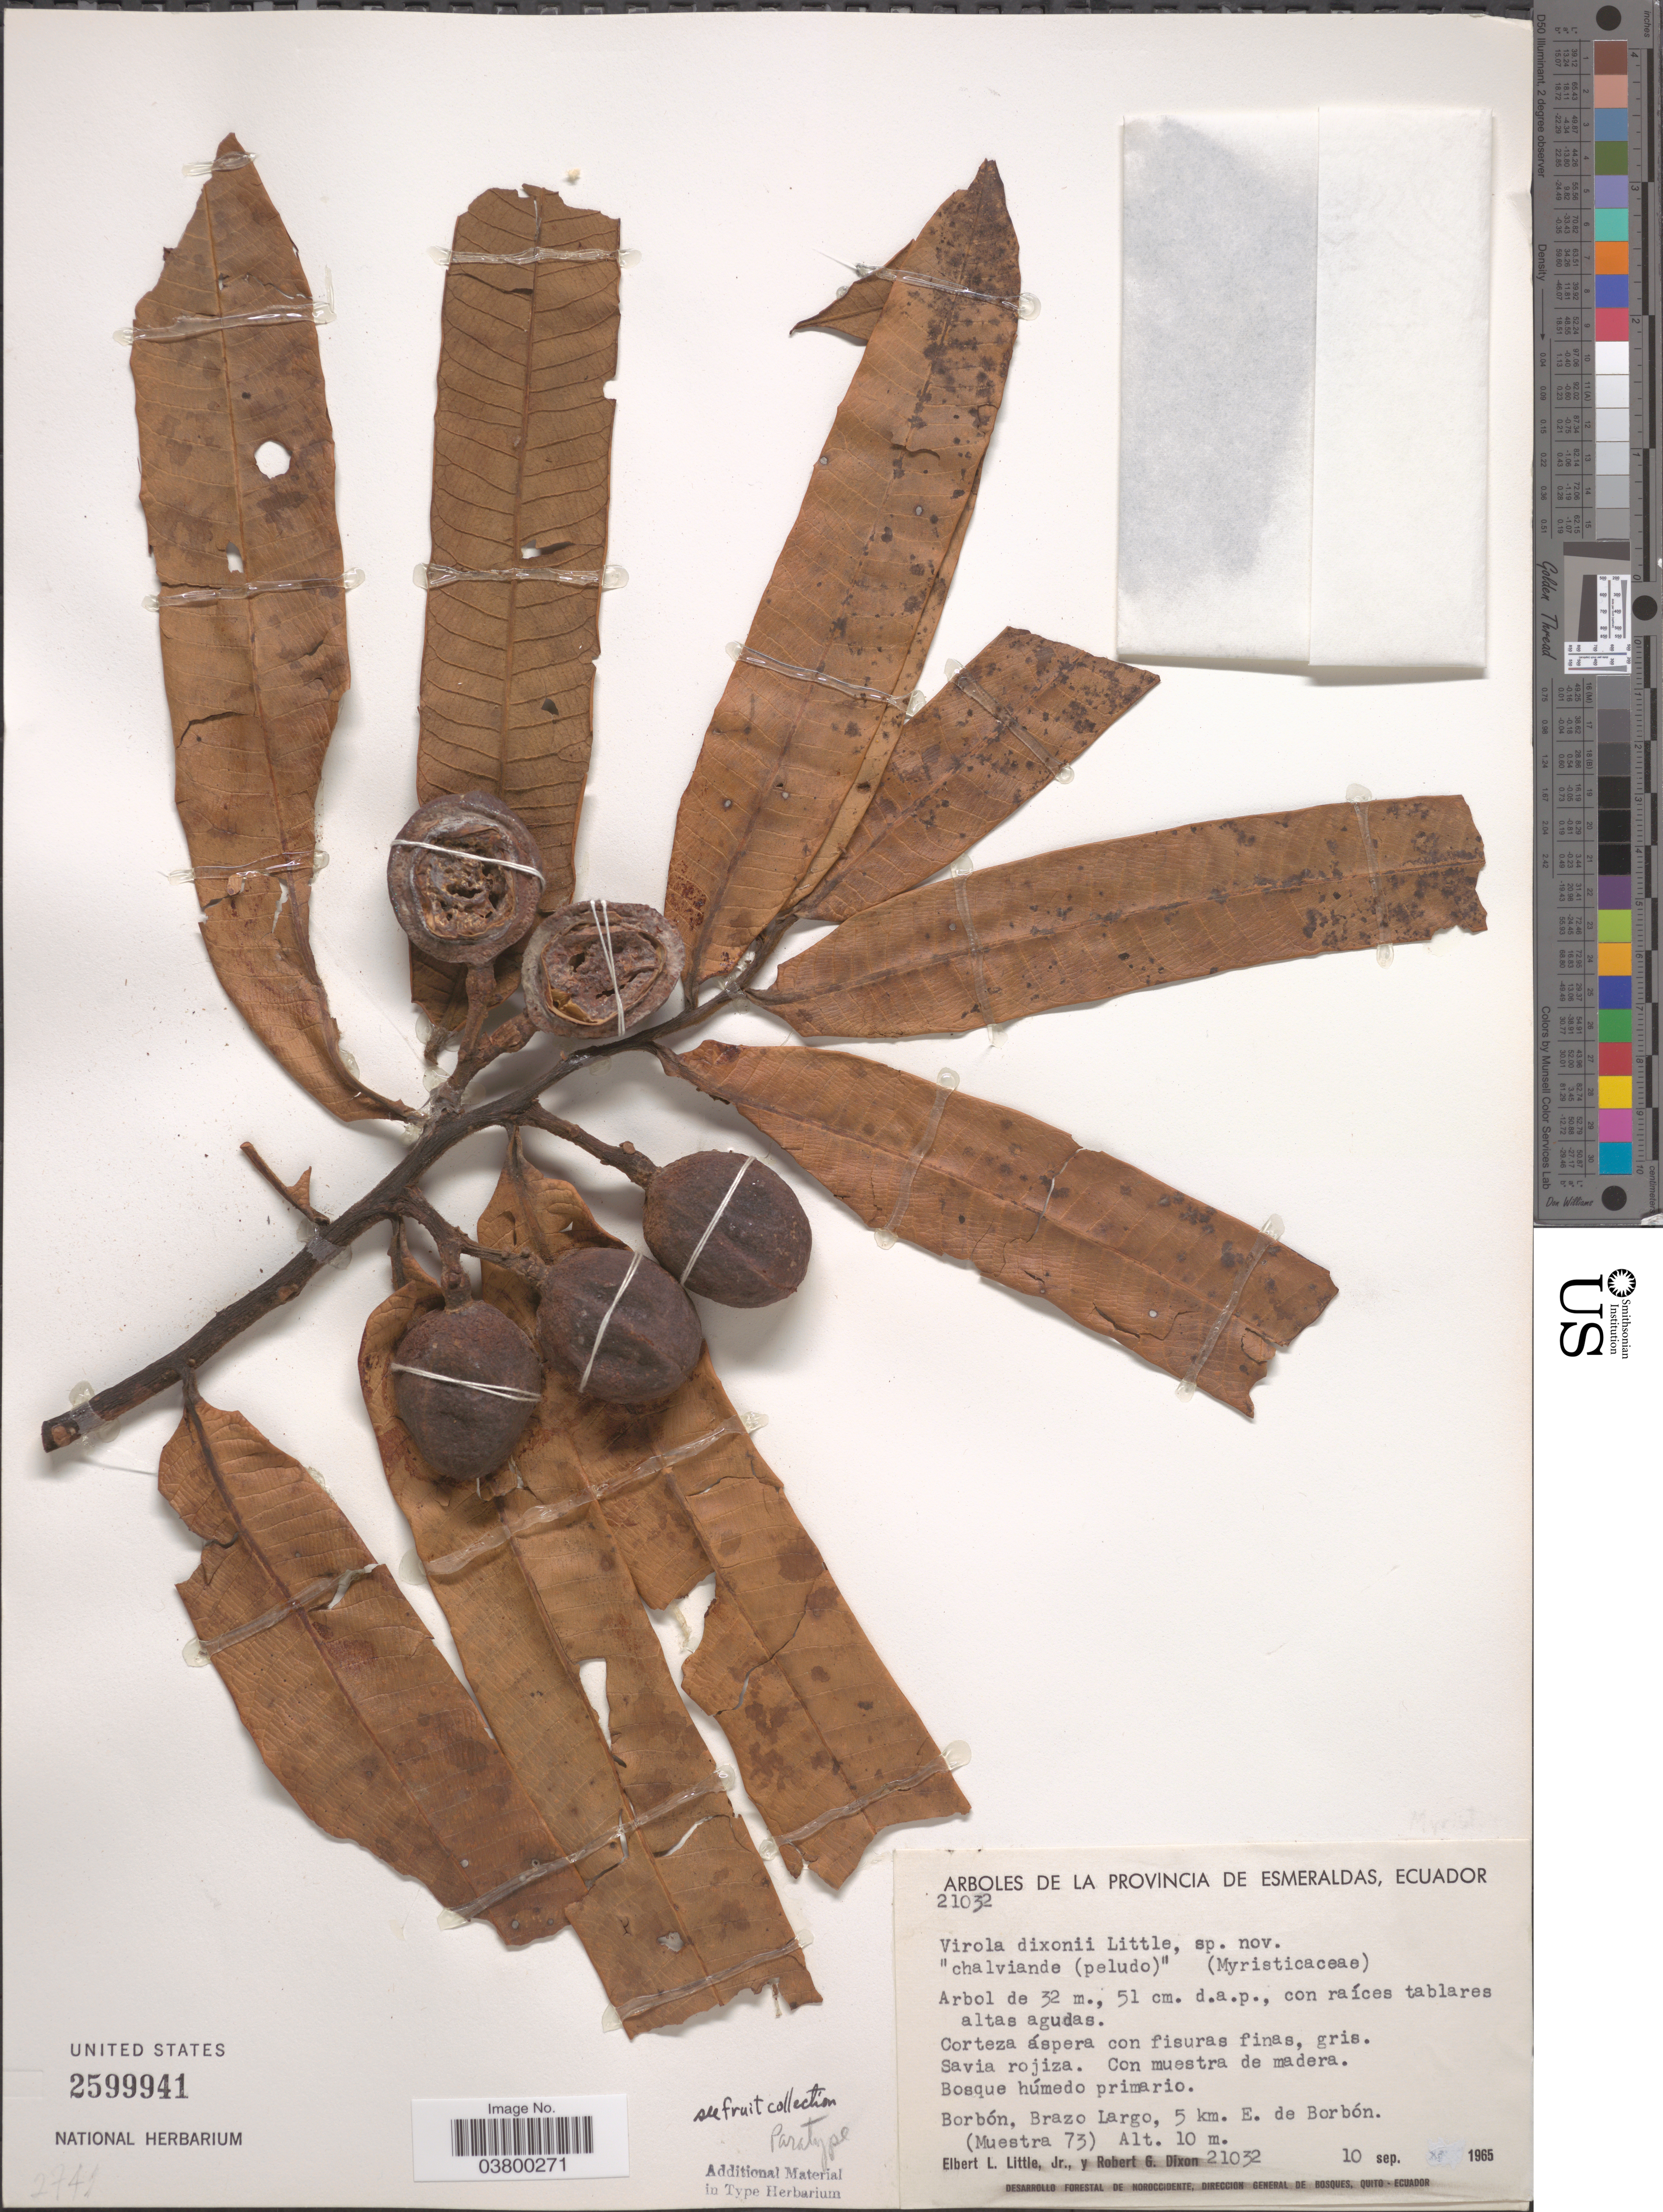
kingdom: Plantae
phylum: Tracheophyta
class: Magnoliopsida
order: Magnoliales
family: Myristicaceae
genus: Virola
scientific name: Virola dixonii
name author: Little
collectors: E. L. Little & R. G. Dixon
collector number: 21032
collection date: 1965-09-10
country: Ecuador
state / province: Esmeraldas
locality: Borbón, Brazo Largo, 5 km. E. de Borbón. (Muestra 73).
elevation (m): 10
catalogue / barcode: US 2599941